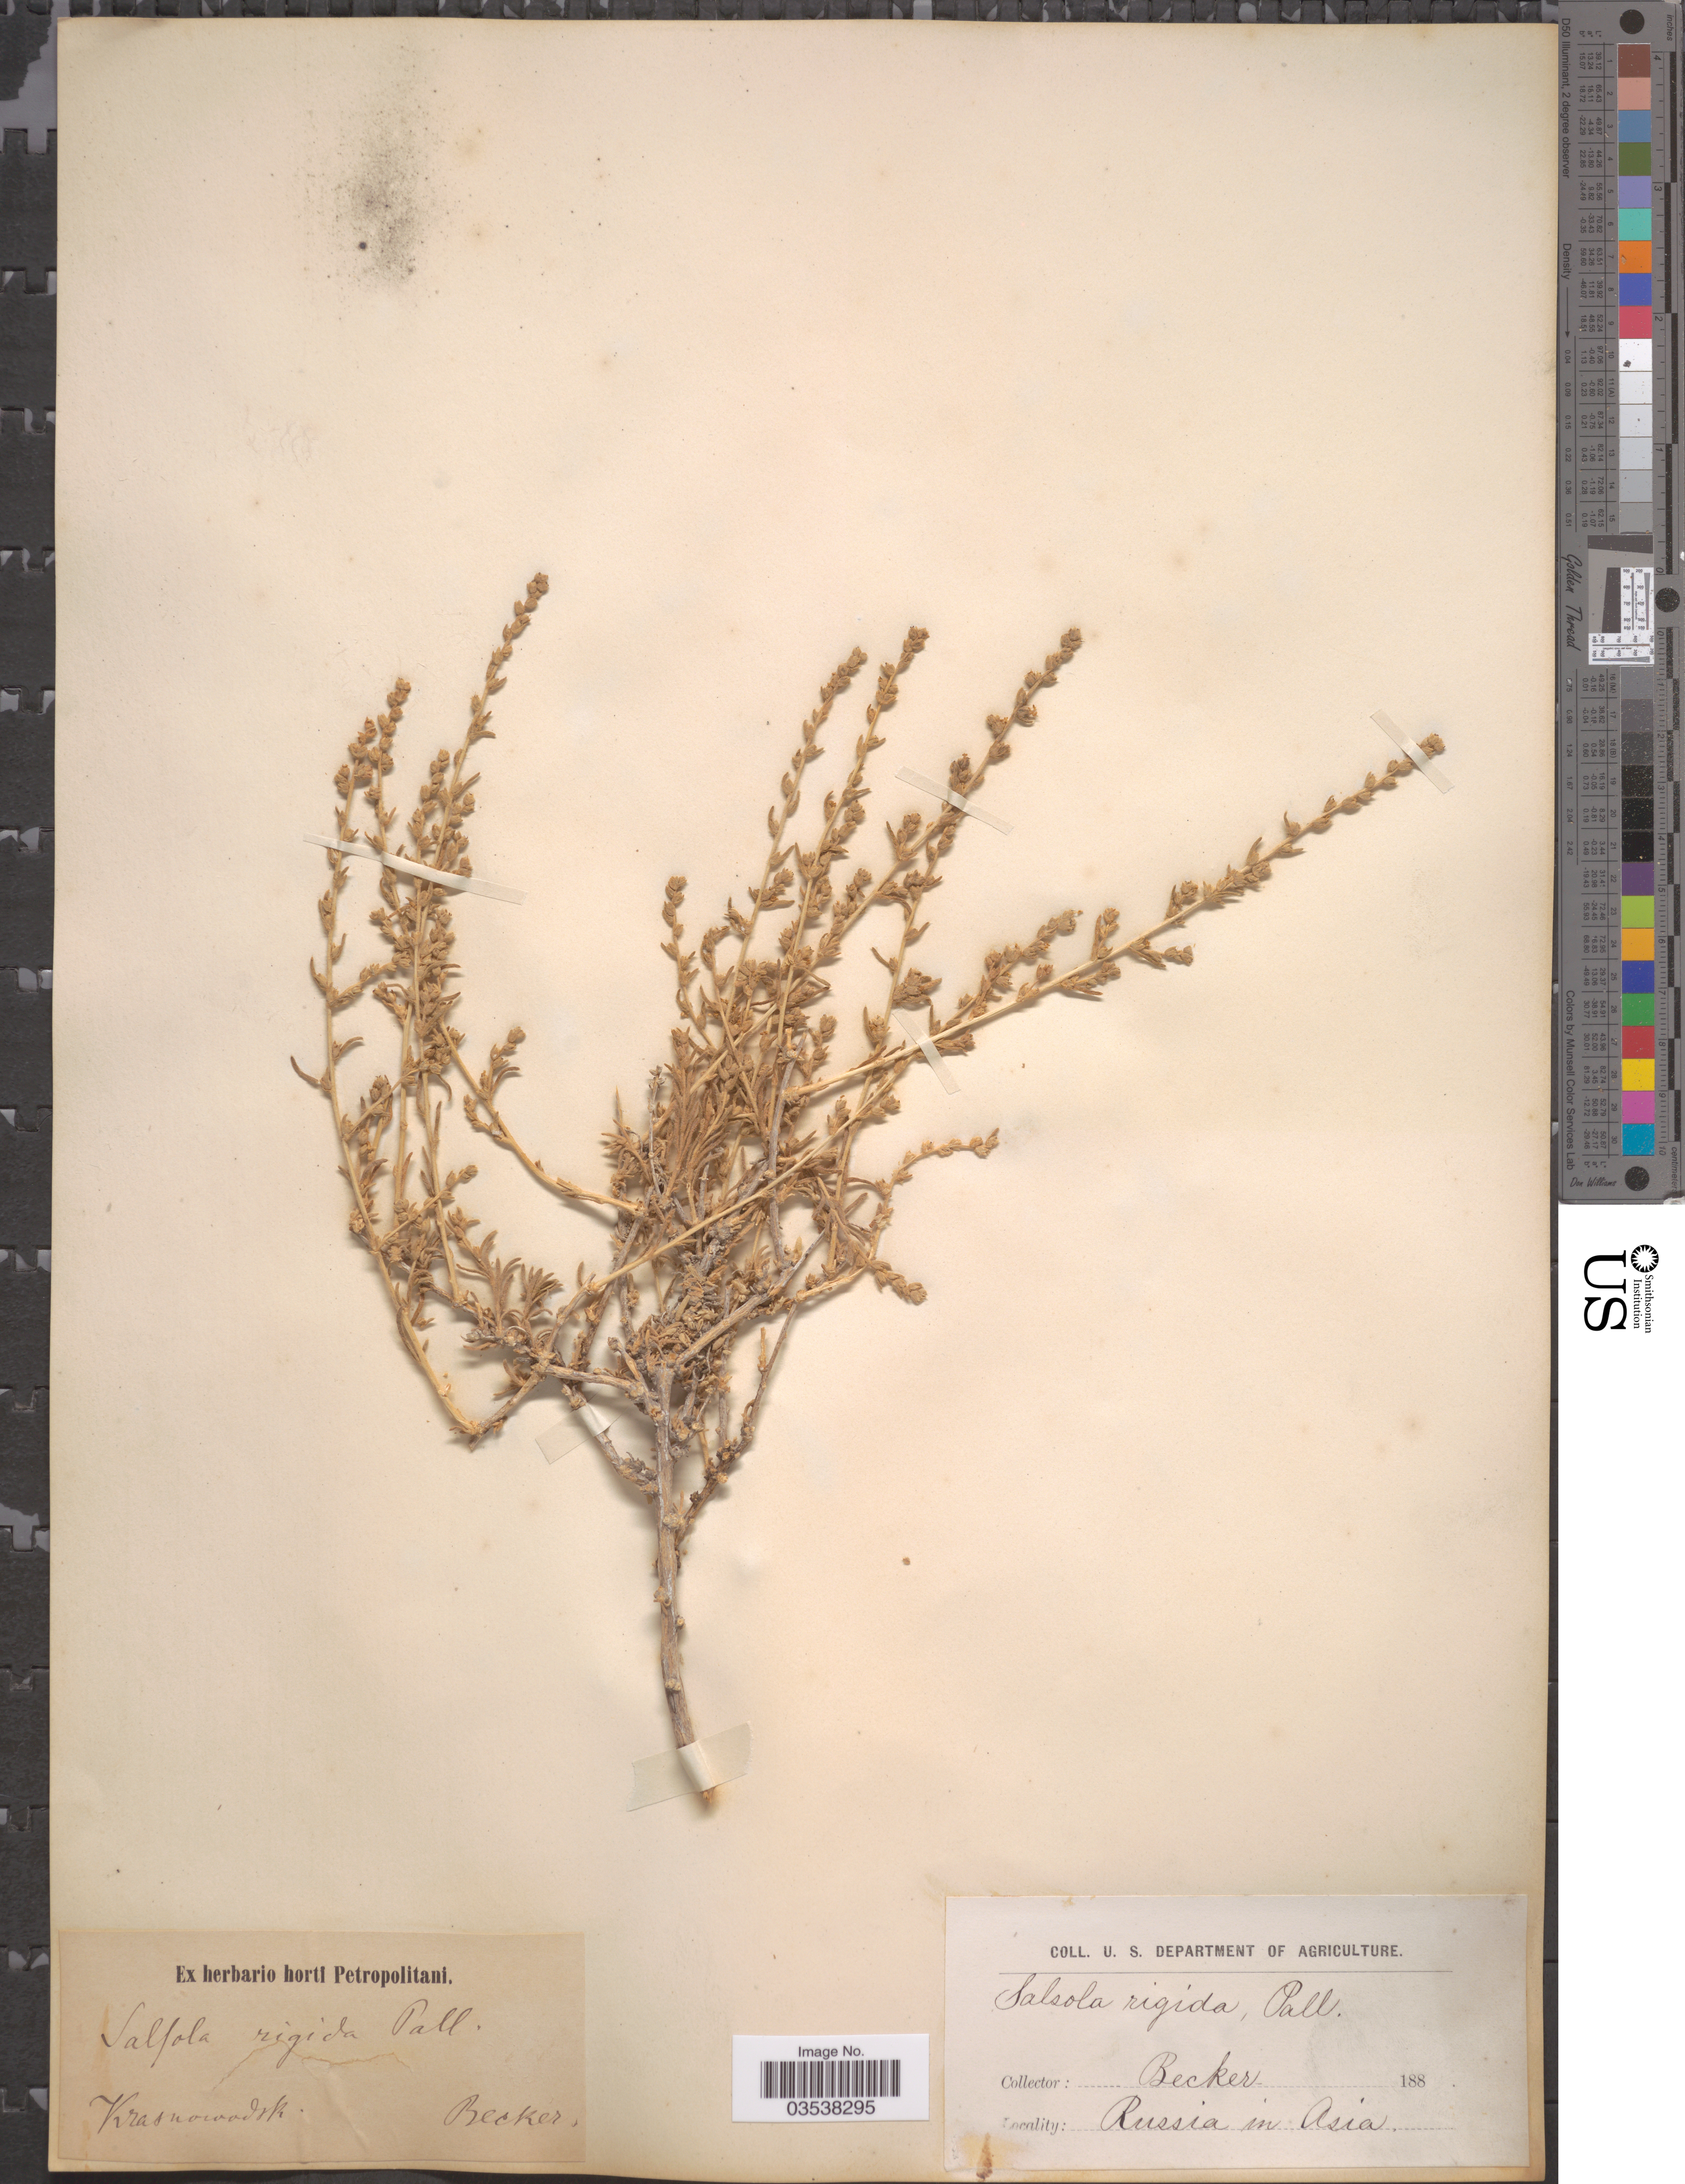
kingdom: Plantae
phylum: Tracheophyta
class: Magnoliopsida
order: Caryophyllales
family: Amaranthaceae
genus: Caroxylon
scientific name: Caroxylon orientale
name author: (S.G. Gmel.) Tzvelev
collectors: -. Becker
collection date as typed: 188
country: Turkmenistan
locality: Krasnowodsk. Russia in Asia.